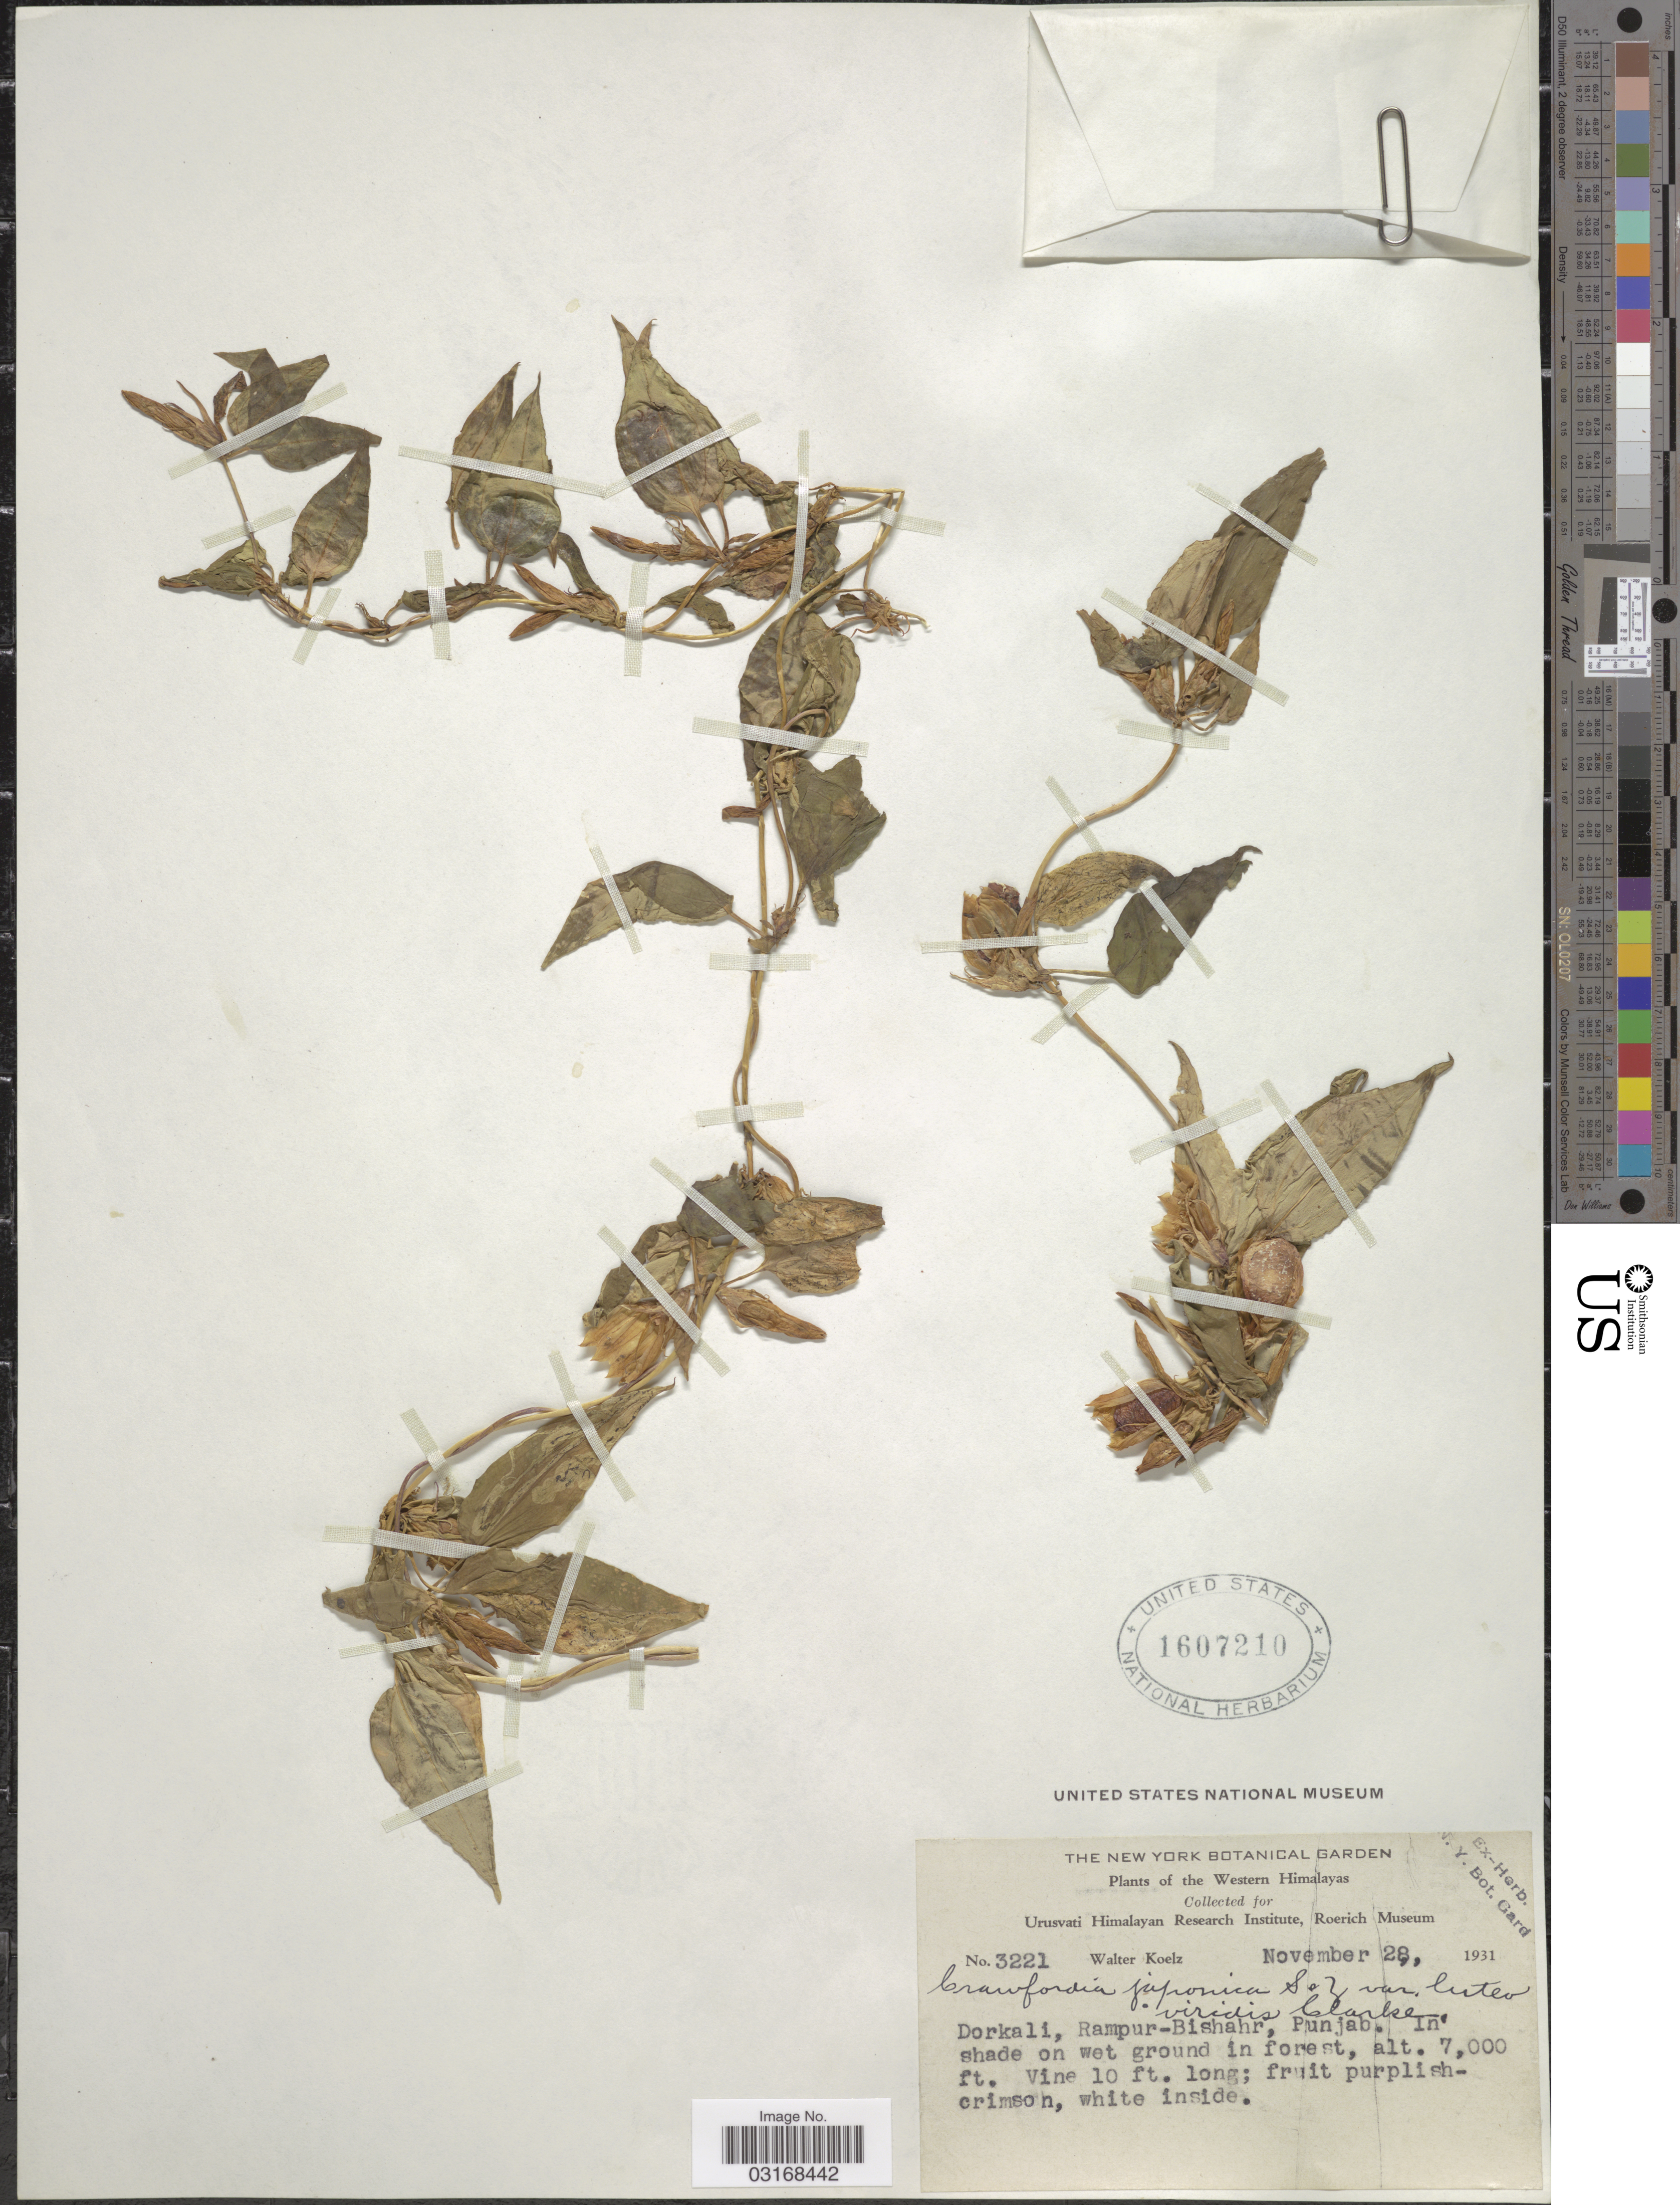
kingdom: Plantae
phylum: Tracheophyta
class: Magnoliopsida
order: Gentianales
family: Gentianaceae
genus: Crawfurdia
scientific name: Crawfurdia japonica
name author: Siebold & Zucc.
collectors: W. N. Koelz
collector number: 3221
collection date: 1931-11-28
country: India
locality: Western Himalayas. Dorkali, Rampur-Bishahr.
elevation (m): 2134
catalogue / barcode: US 1607210